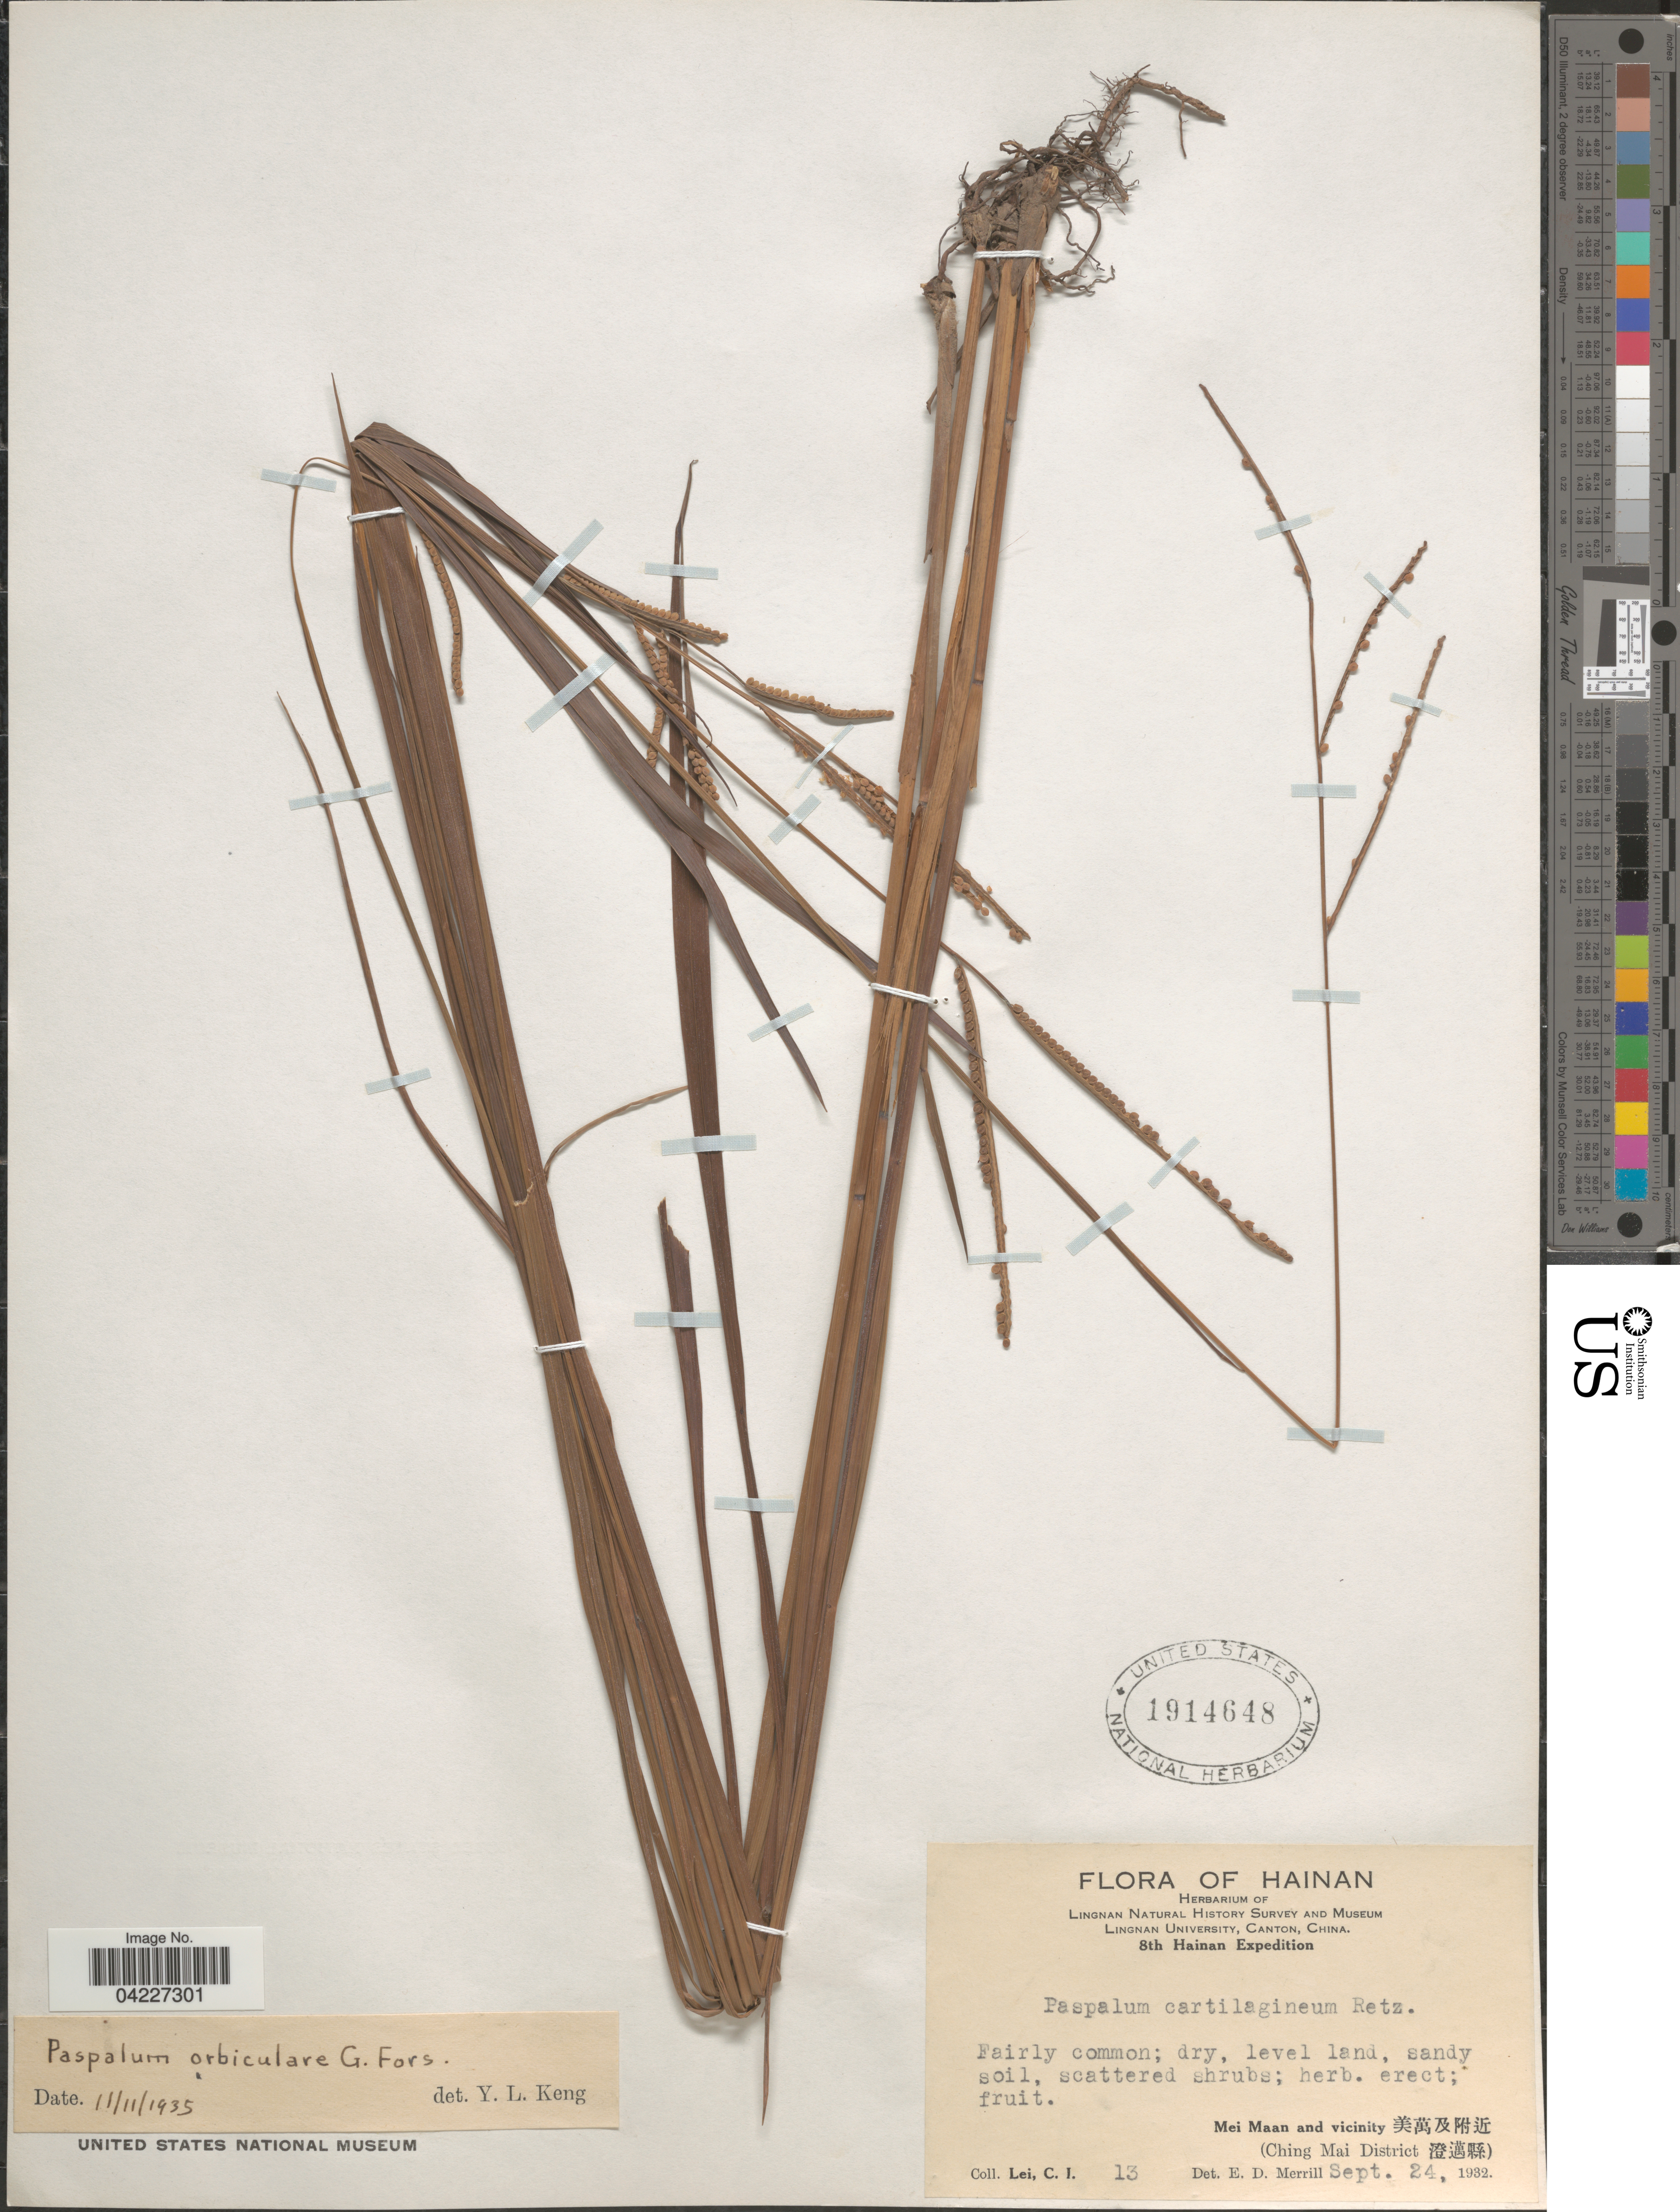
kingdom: Plantae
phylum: Tracheophyta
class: Liliopsida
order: Poales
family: Poaceae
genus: Paspalum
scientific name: Paspalum orbiculare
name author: G. Forst.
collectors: C. I. Lei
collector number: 13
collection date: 1932-09-24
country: China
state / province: Hainan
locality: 8th Hainan Expedition. Mei Maan and vicinity X. (Ching Mai District X).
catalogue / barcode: US 1914648